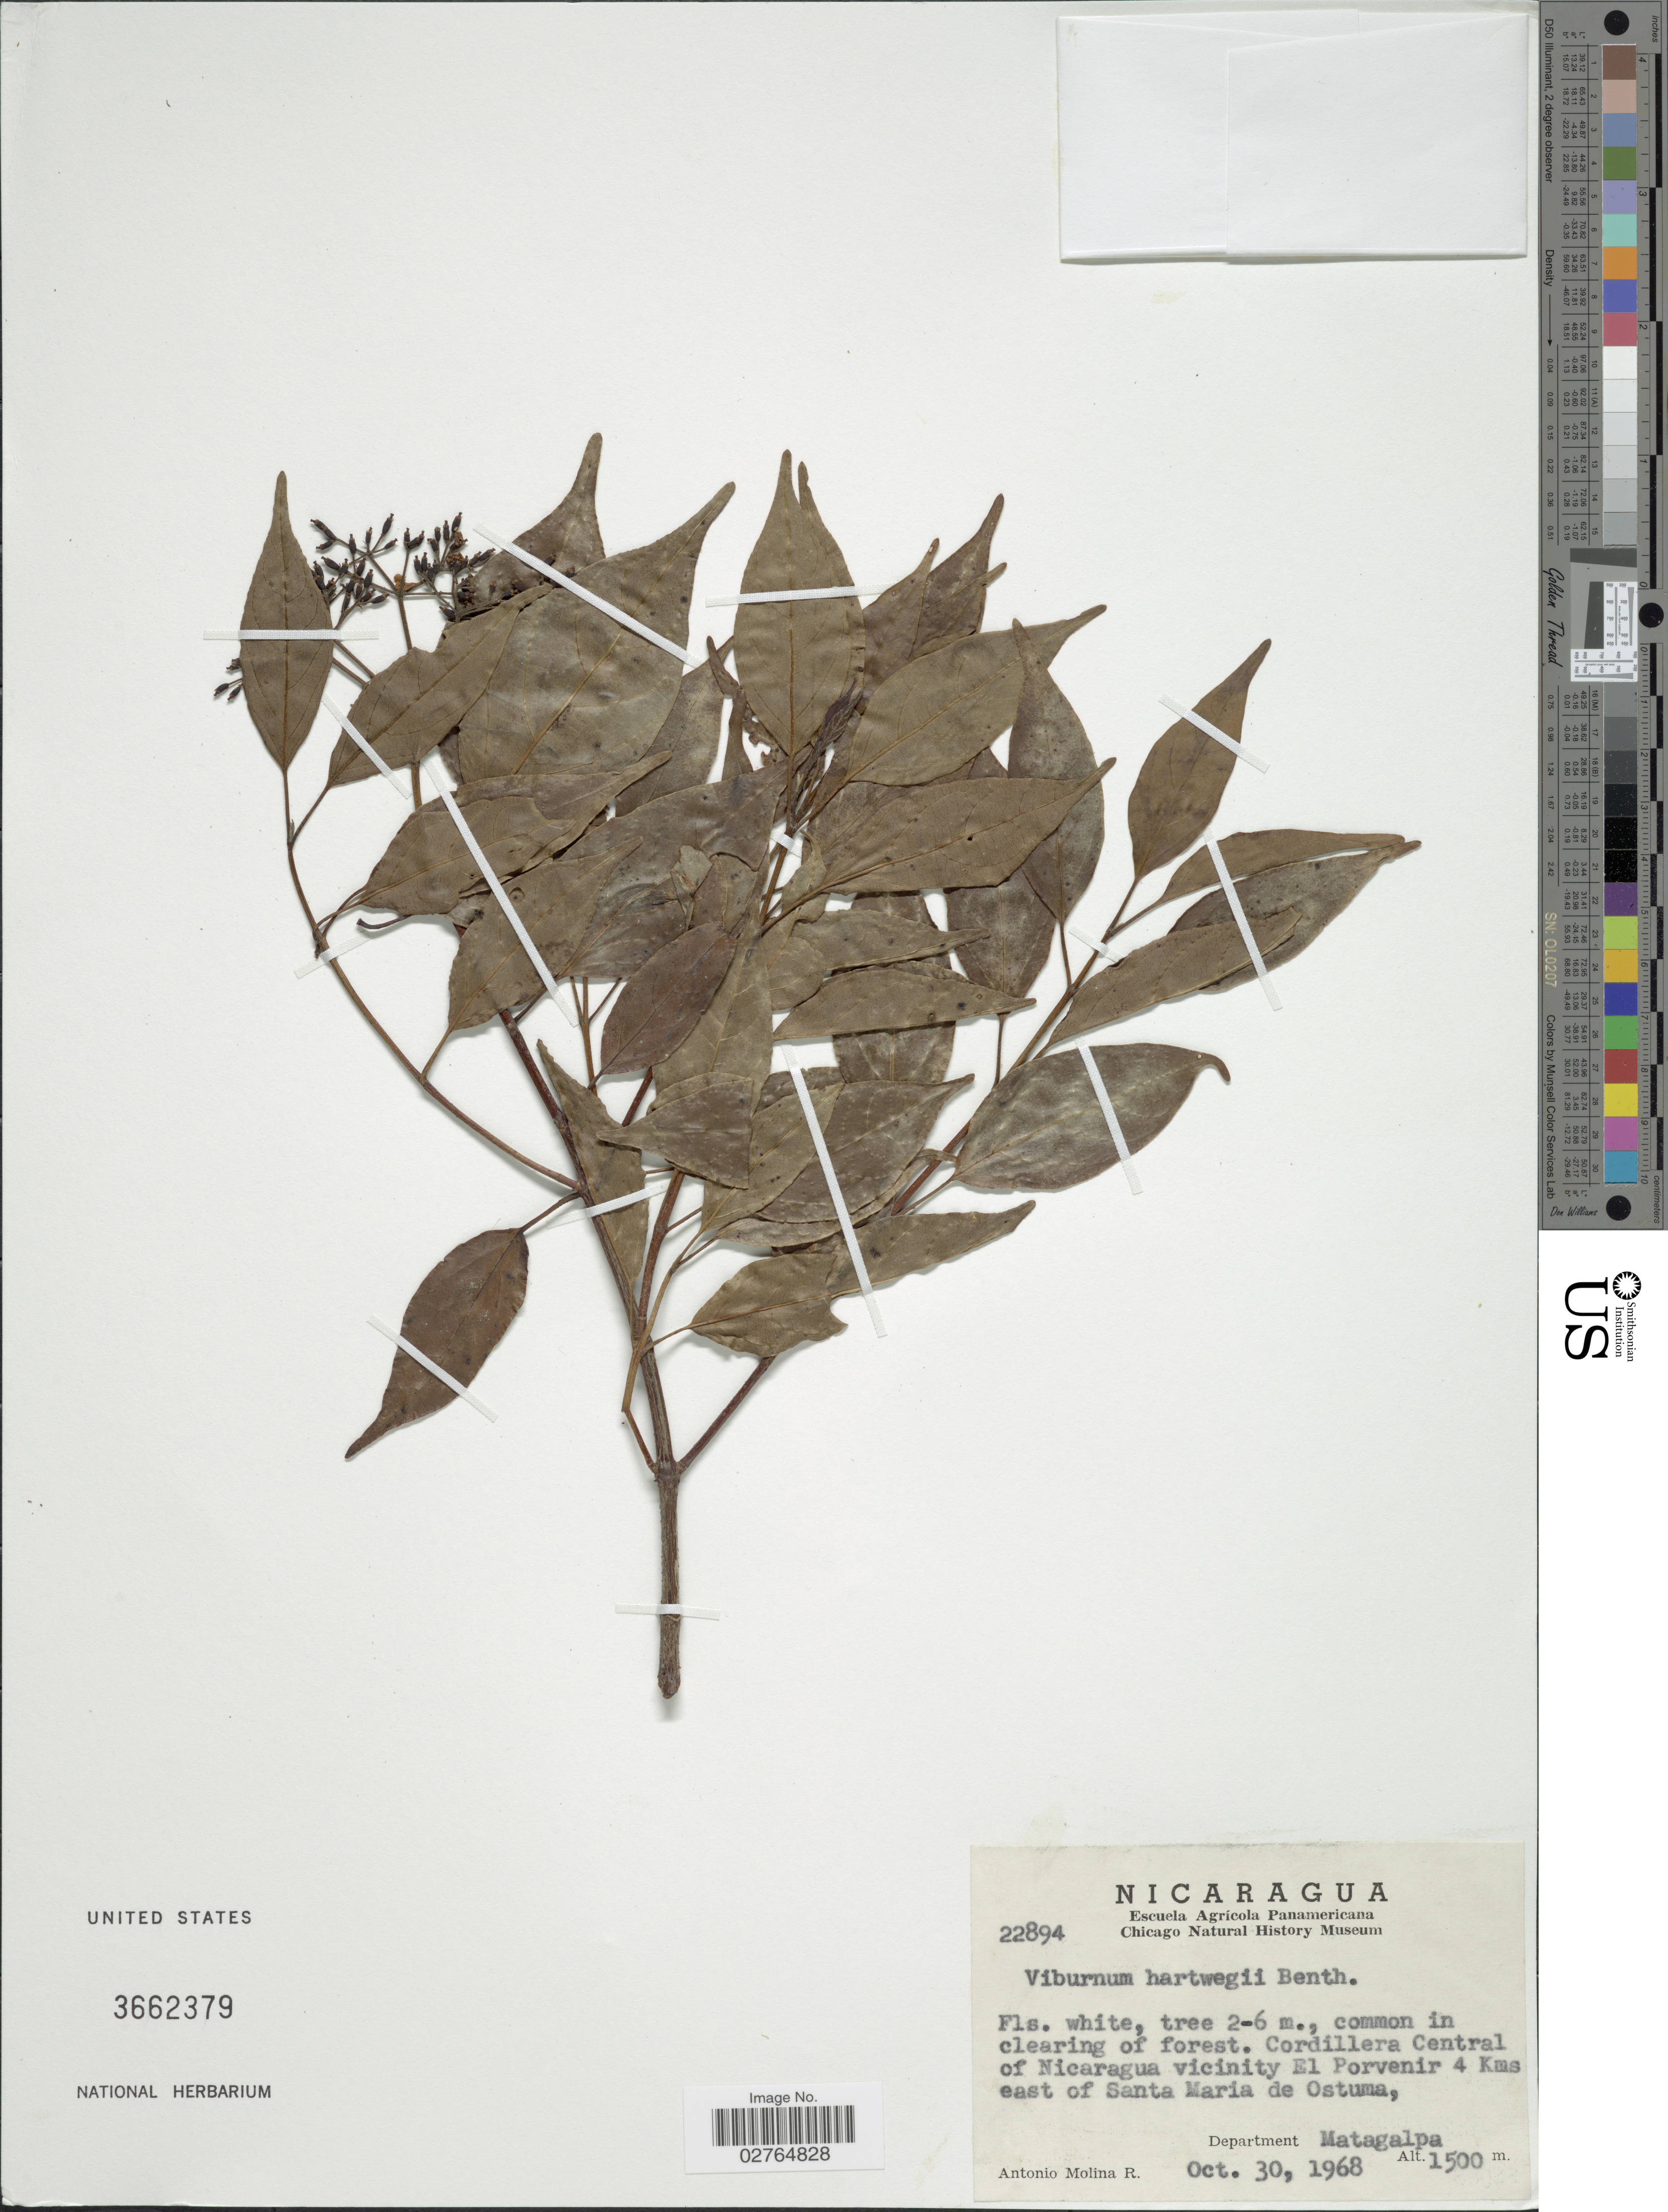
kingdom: Plantae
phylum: Tracheophyta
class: Magnoliopsida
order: Dipsacales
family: Viburnaceae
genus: Viburnum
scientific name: Viburnum hartwegii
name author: Benth.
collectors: A. Molina R.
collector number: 22894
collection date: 1968-10-30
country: Nicaragua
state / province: Matagalpa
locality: Cordillera Central of Nicaragua vicinity El Porvenir 4 Kms east of Santa Maria de Ostuma. Department Matagalpa.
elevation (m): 1500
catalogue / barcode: US 3662379